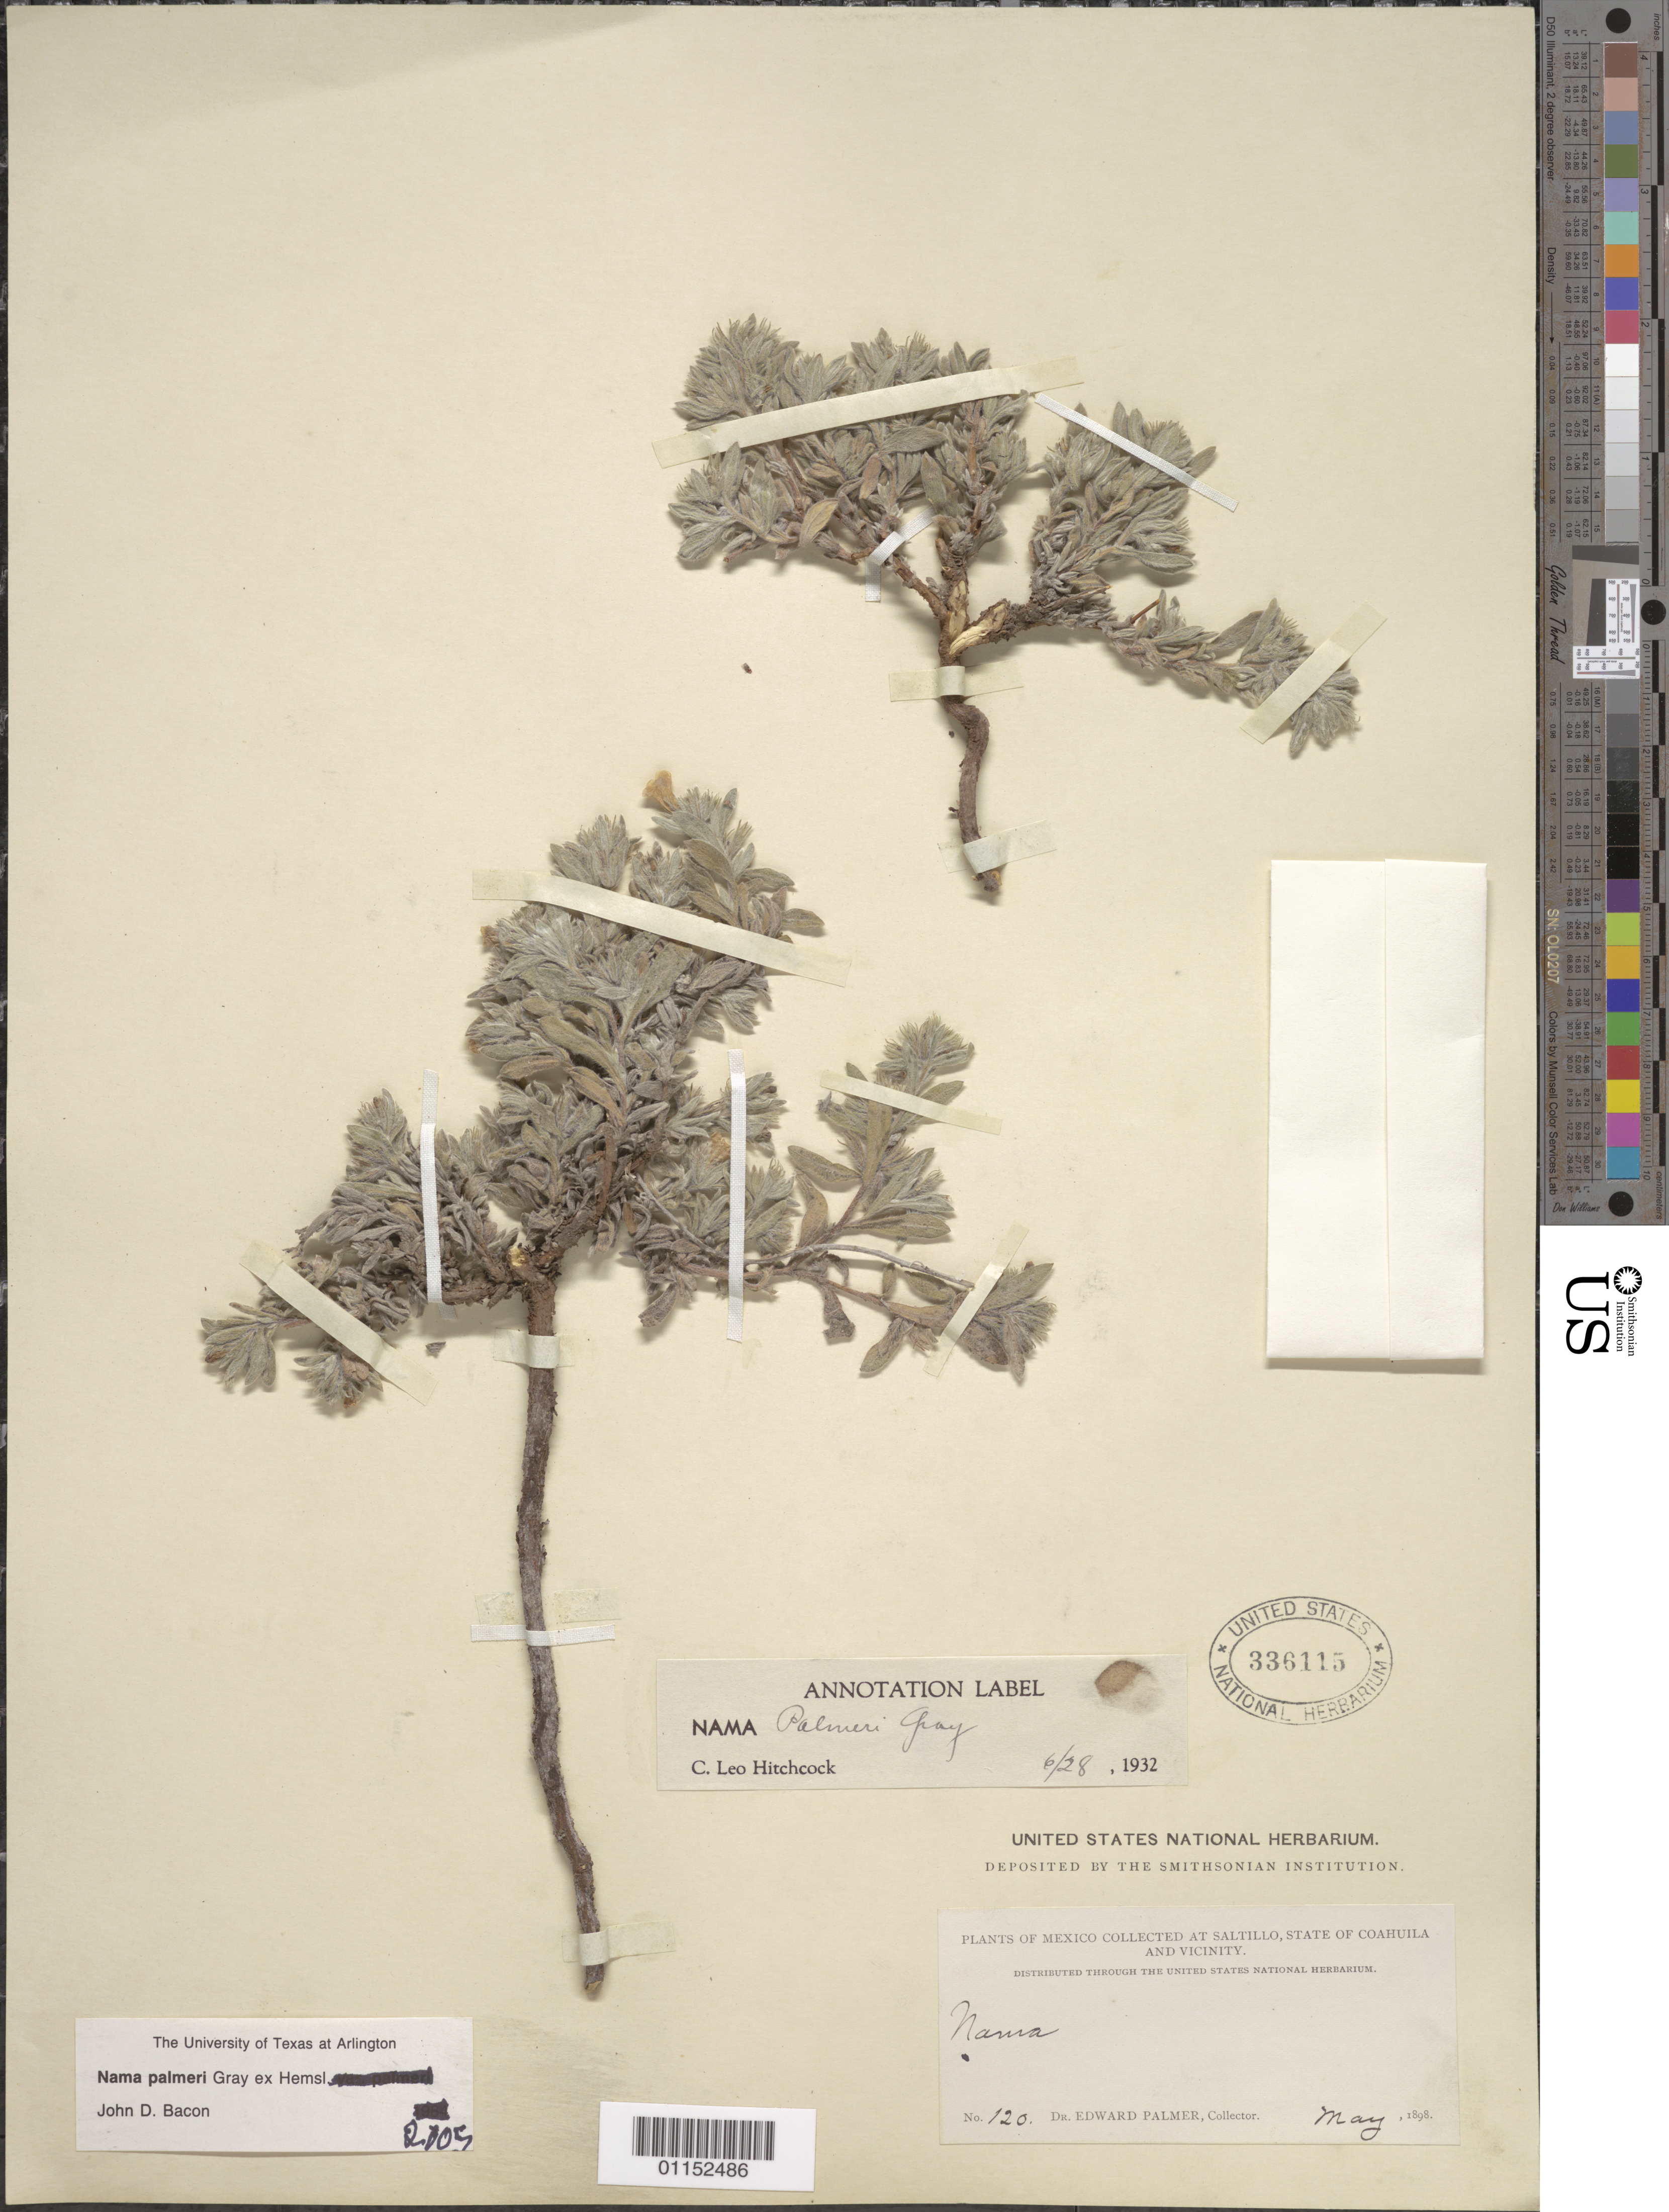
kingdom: Plantae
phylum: Tracheophyta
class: Magnoliopsida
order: Boraginales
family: Namaceae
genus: Nama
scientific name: Nama palmeri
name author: A. Gray in Hemsl.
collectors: E. Palmer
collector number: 120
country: Mexico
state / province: Coahuila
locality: Saltillo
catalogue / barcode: US 336115